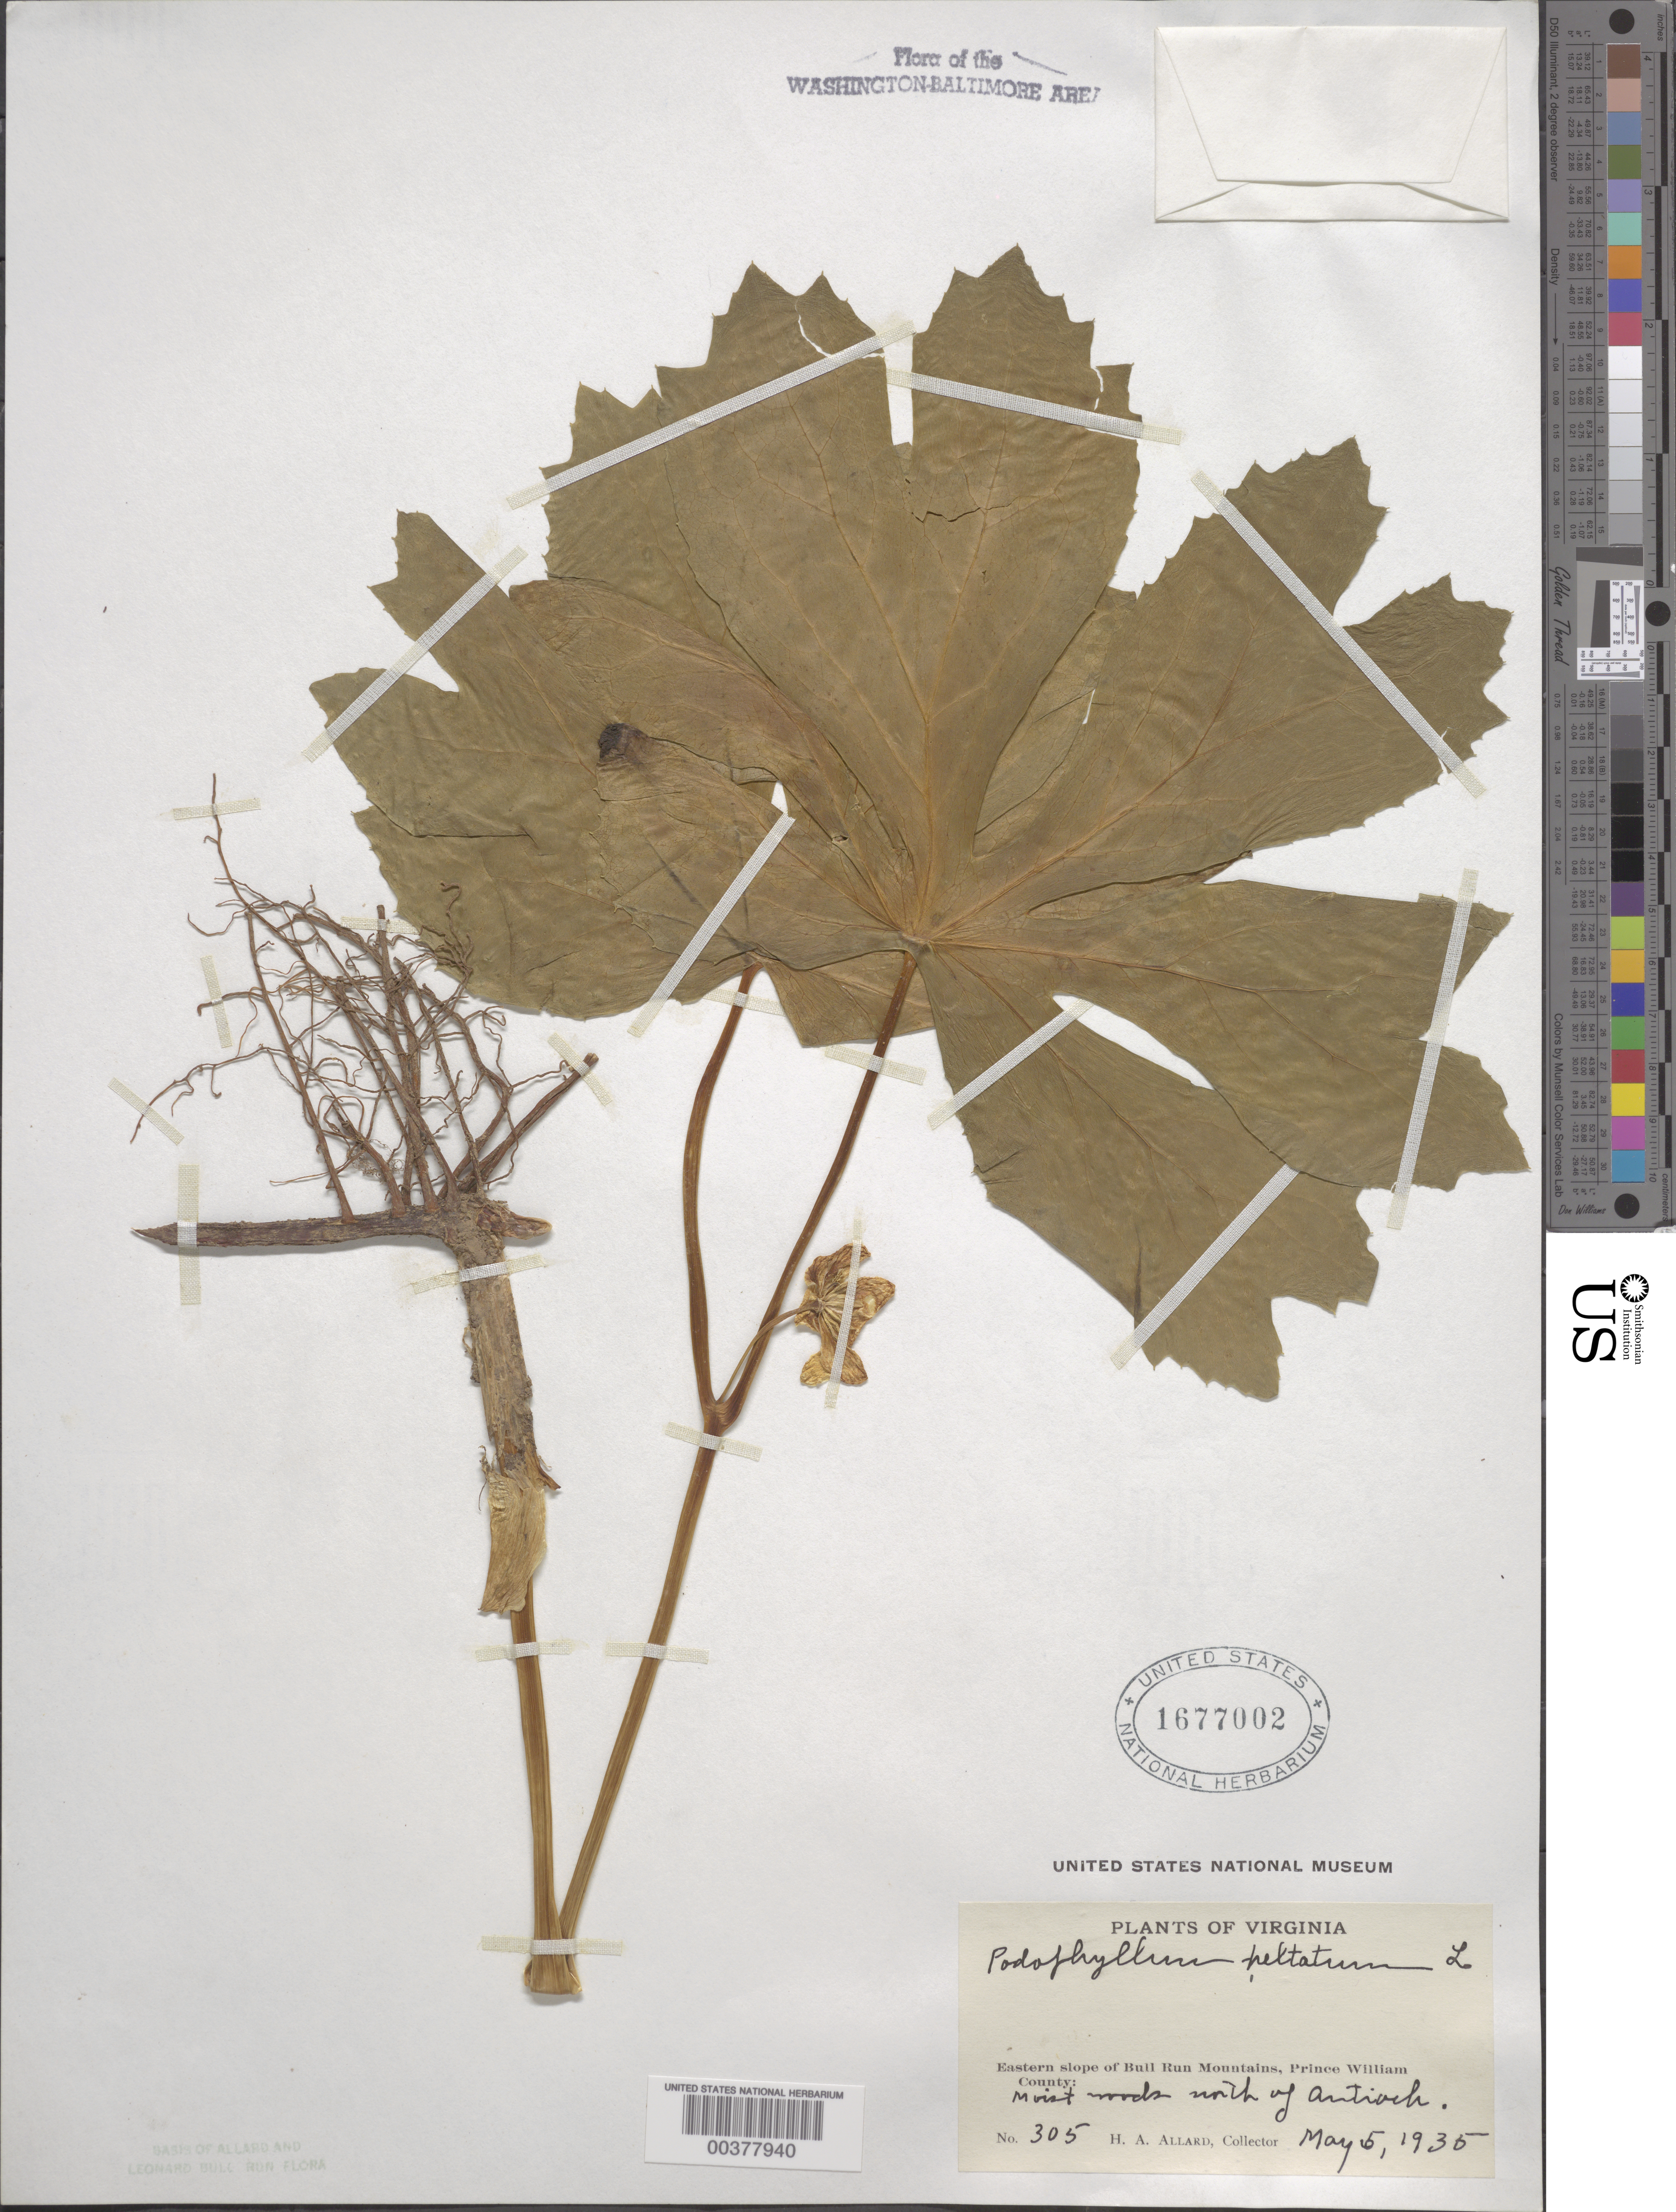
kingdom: Plantae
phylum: Tracheophyta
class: Magnoliopsida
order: Ranunculales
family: Berberidaceae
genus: Podophyllum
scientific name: Podophyllum peltatum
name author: L.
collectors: H. A. Allard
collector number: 305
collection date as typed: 05 May 1935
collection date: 1935-05-05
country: United States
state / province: Virginia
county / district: Prince William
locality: North of Antioch, eastern slope of Bull Run Mountains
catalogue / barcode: US 1677002